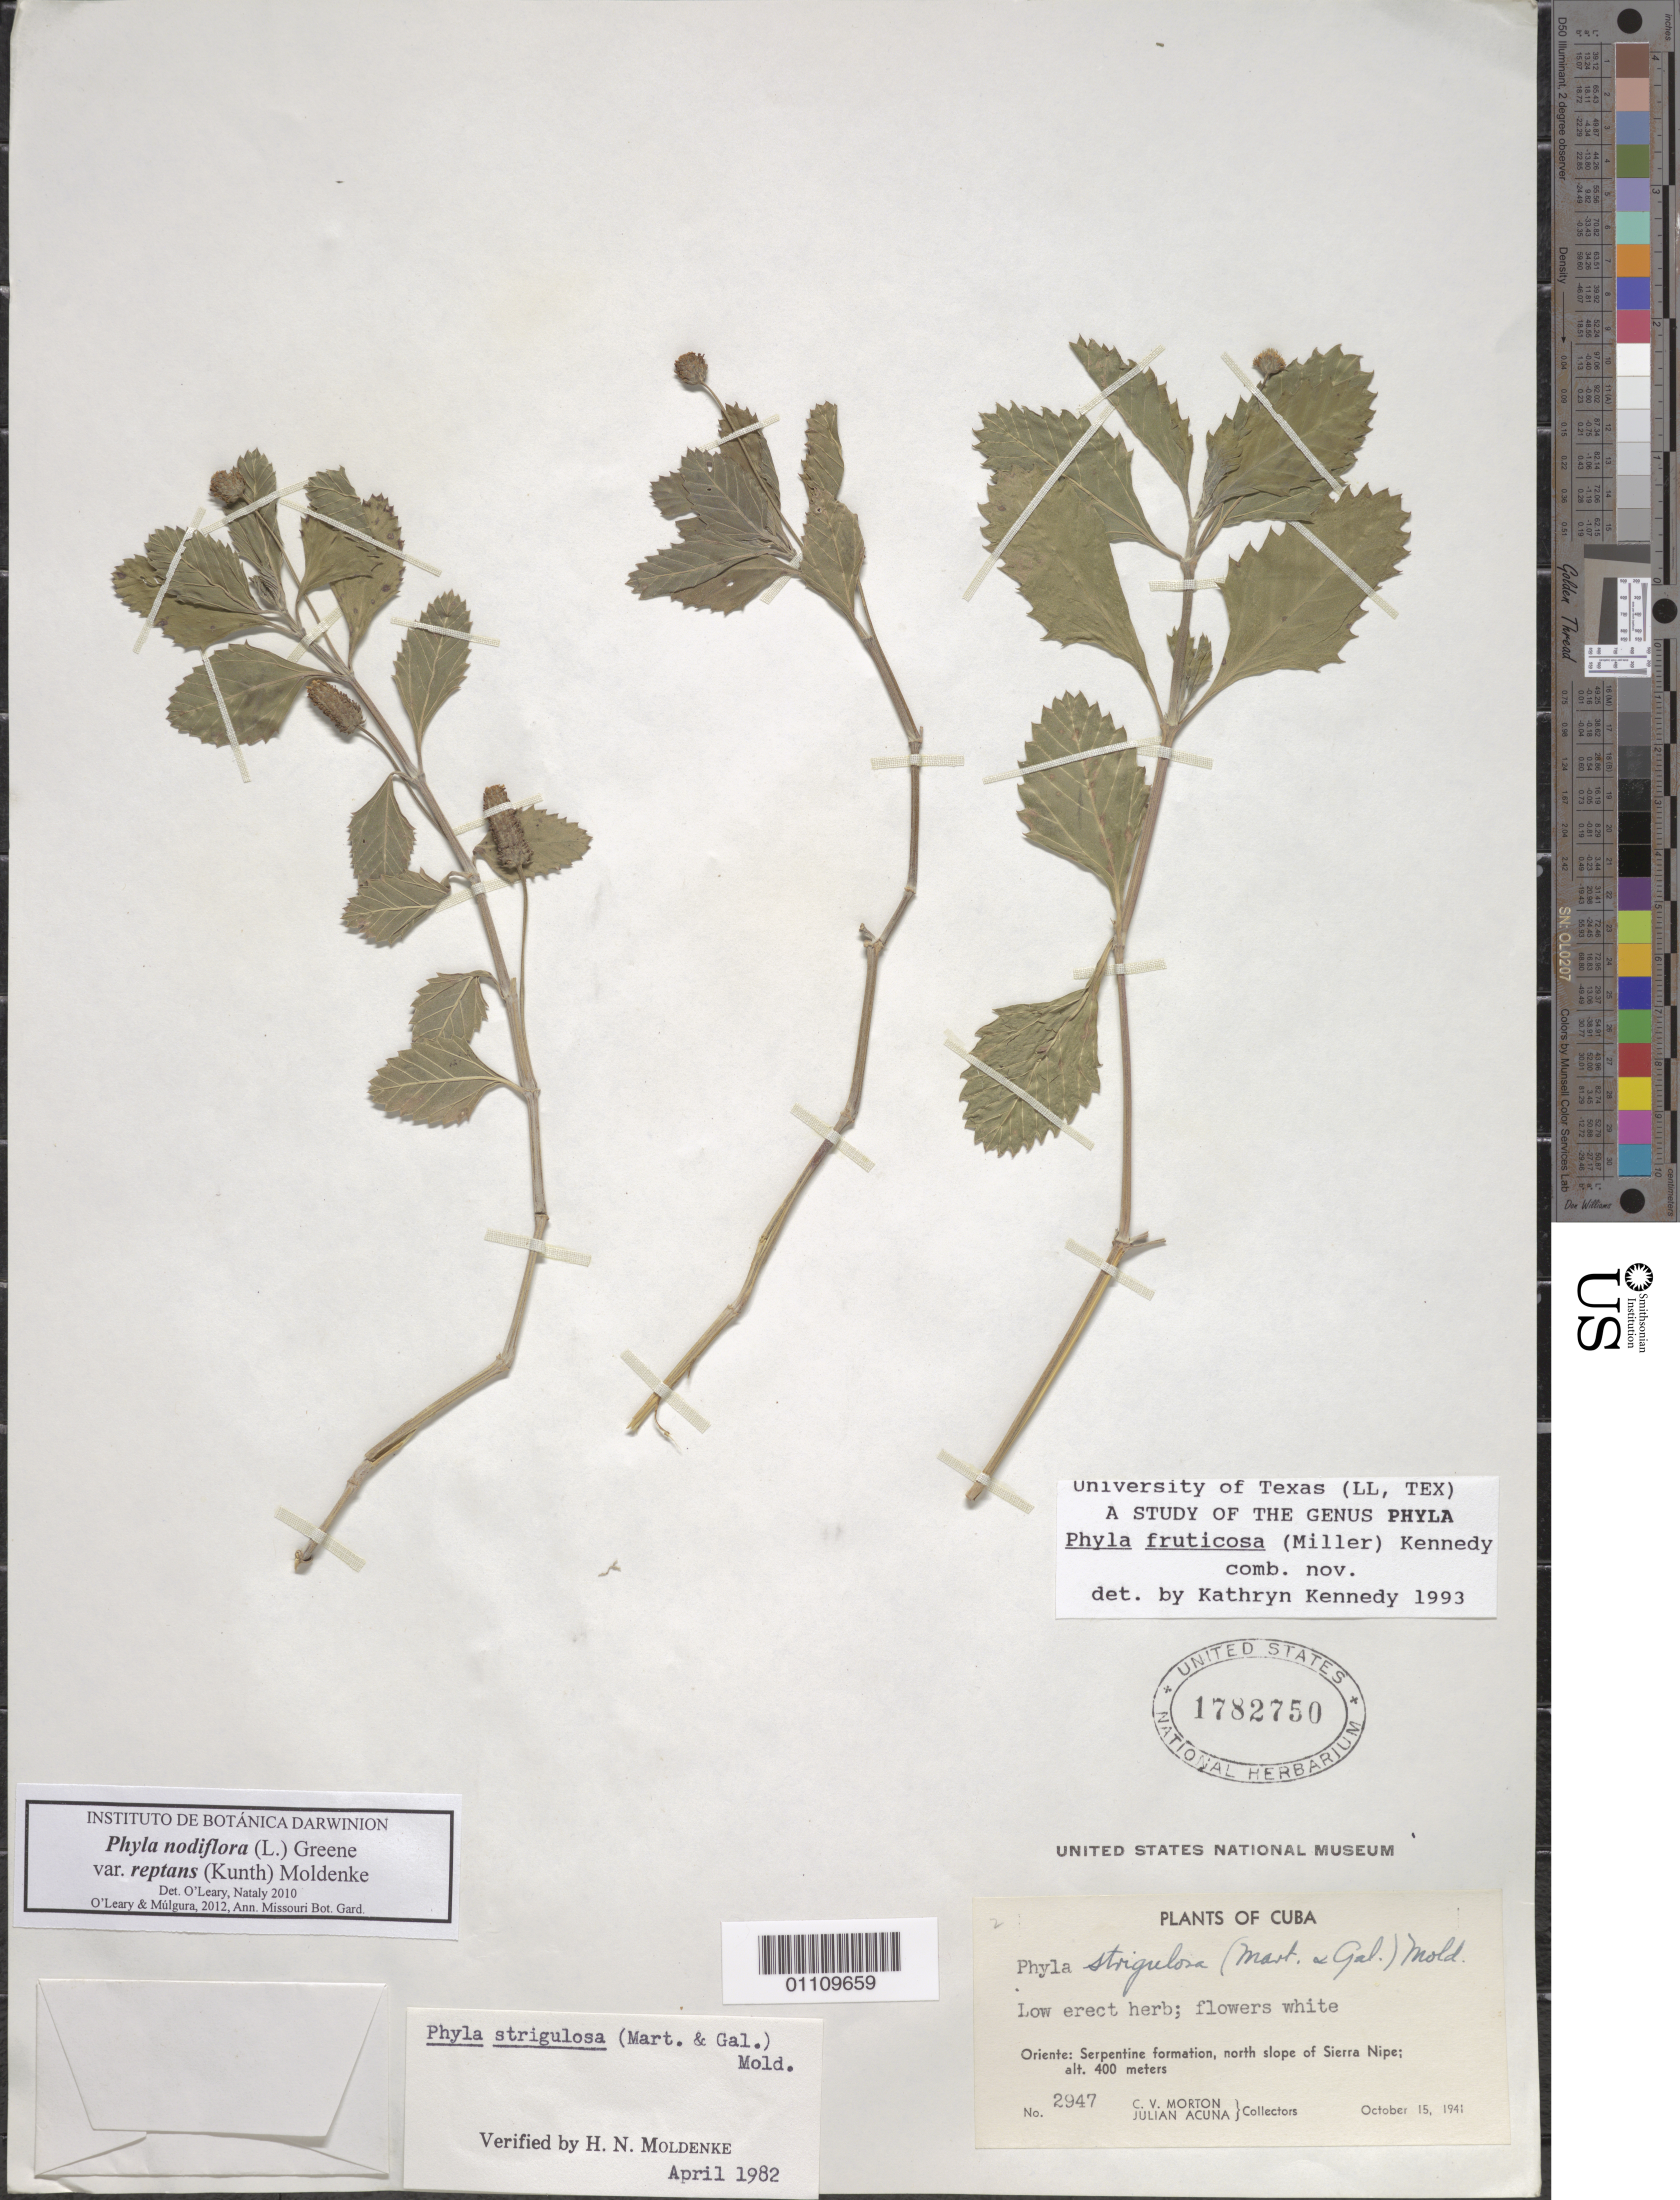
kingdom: Plantae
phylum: Tracheophyta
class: Magnoliopsida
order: Lamiales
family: Verbenaceae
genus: Phyla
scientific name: Phyla nodiflora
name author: (L.) Greene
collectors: C. V. Morton & J. Acuña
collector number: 2947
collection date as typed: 15 Oct 1941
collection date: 1941-10-15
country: Cuba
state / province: Holguín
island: Cuba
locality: Sierra Nipe, N slope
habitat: Serpentine formation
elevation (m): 400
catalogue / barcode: US 1782750